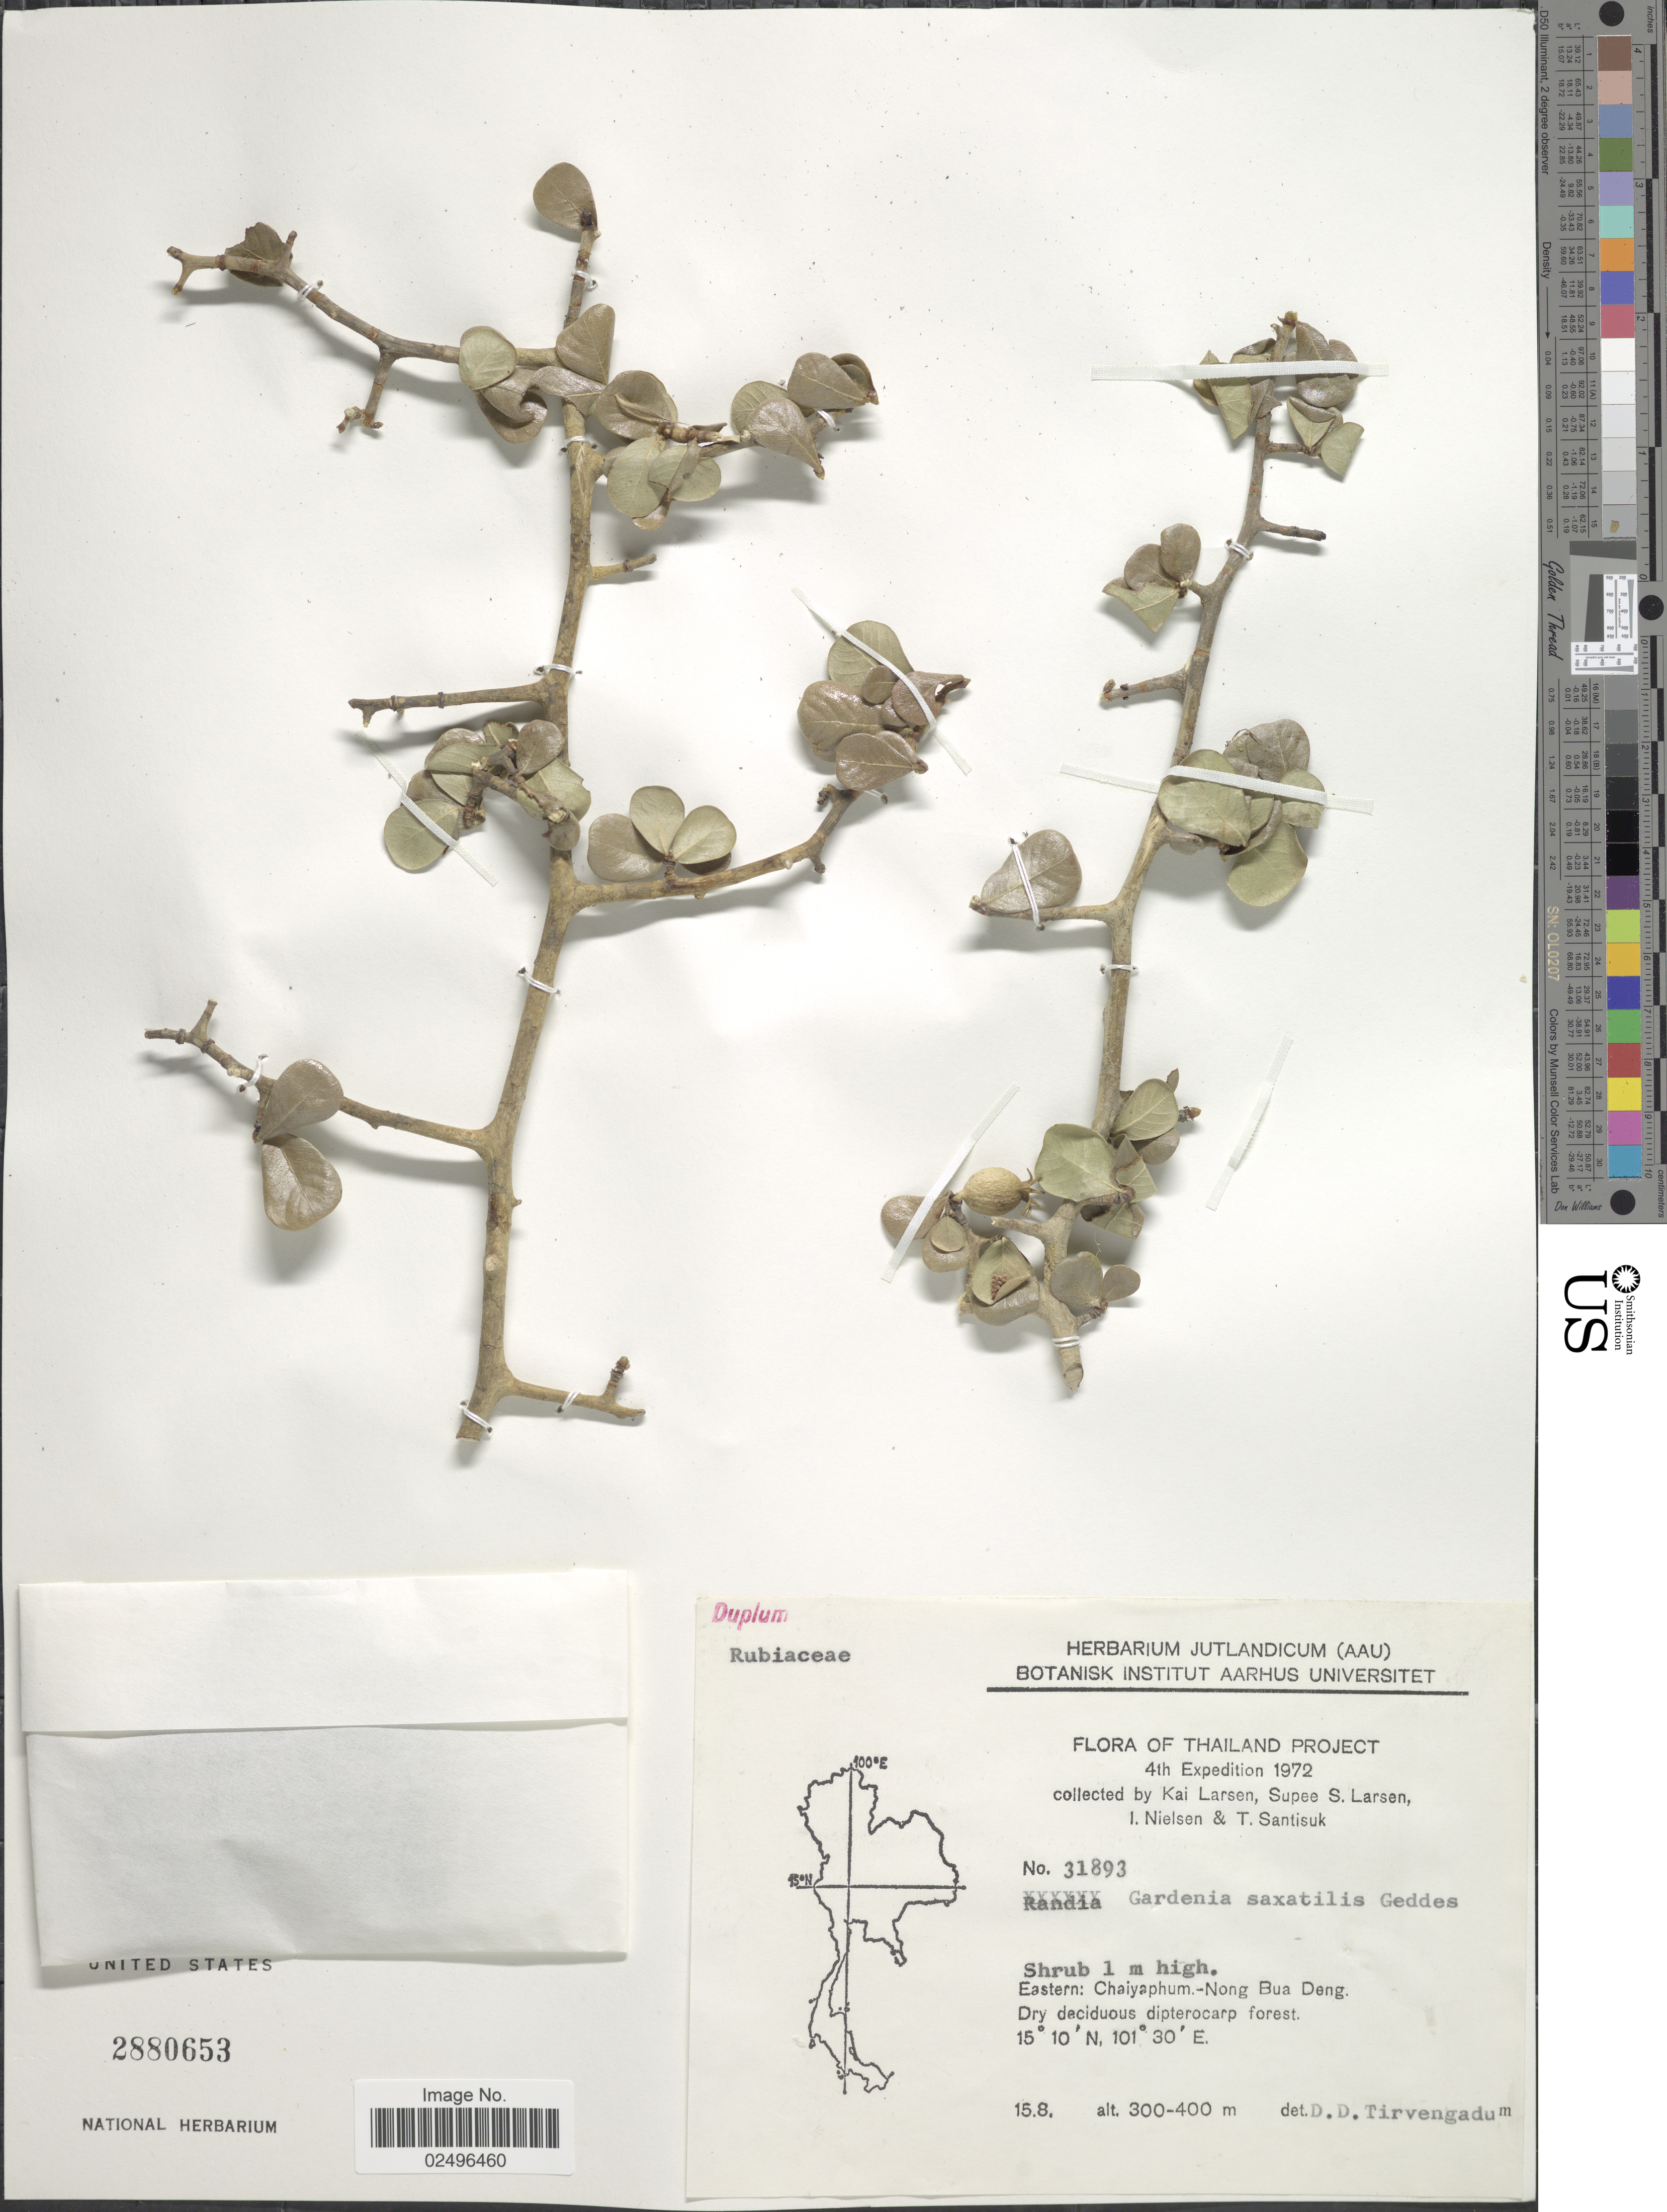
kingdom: Plantae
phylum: Tracheophyta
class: Magnoliopsida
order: Gentianales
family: Rubiaceae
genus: Gardenia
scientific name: Gardenia saxatilis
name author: Geddes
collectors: K. Larsen, S. Larsen, I. Nielsen & T. Santisuk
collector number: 31893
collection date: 1972-08-15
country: Thailand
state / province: Chaiyaphum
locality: Eastern: Chaiyaphum-Nong Bua Deng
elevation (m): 300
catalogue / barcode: US 2880653